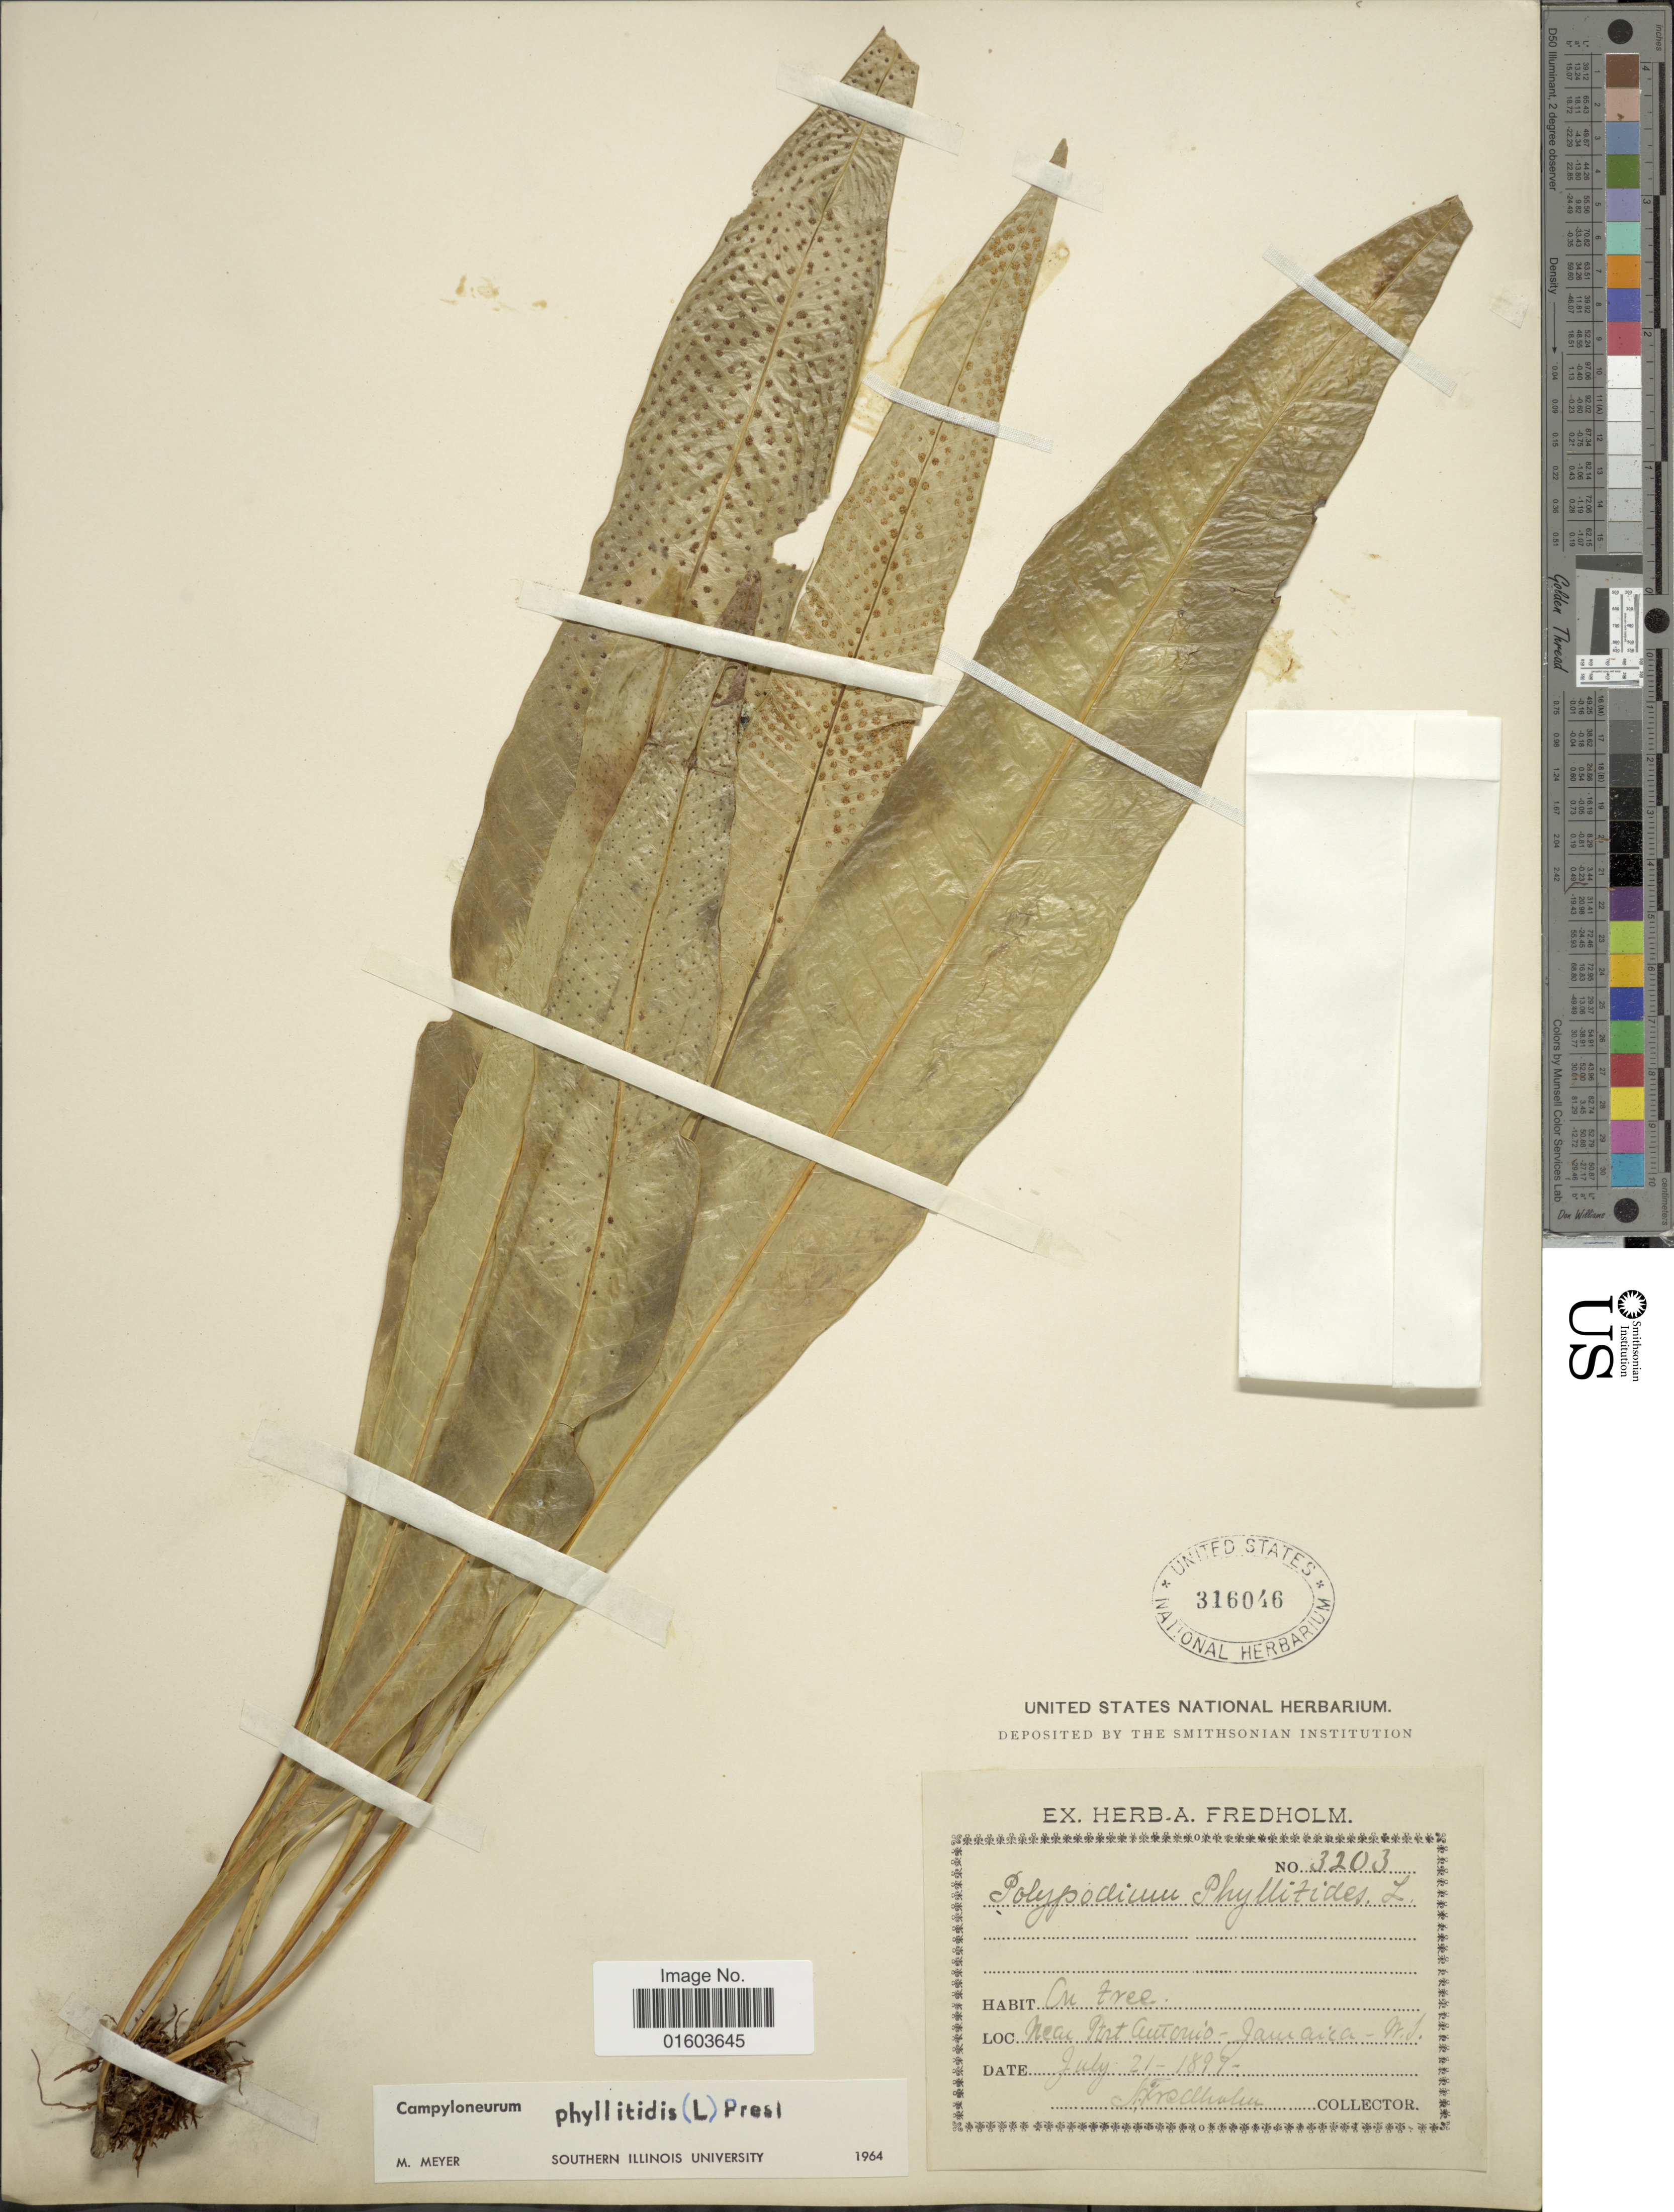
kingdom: Plantae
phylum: Tracheophyta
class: Polypodiopsida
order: Polypodiales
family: Polypodiaceae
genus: Campyloneurum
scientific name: Campyloneurum phyllitidis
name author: (L.) C. Presl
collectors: A. Fredholm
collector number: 3203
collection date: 1897-07-21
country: Jamaica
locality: Near Art Autorio, W. I.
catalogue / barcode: US 316046